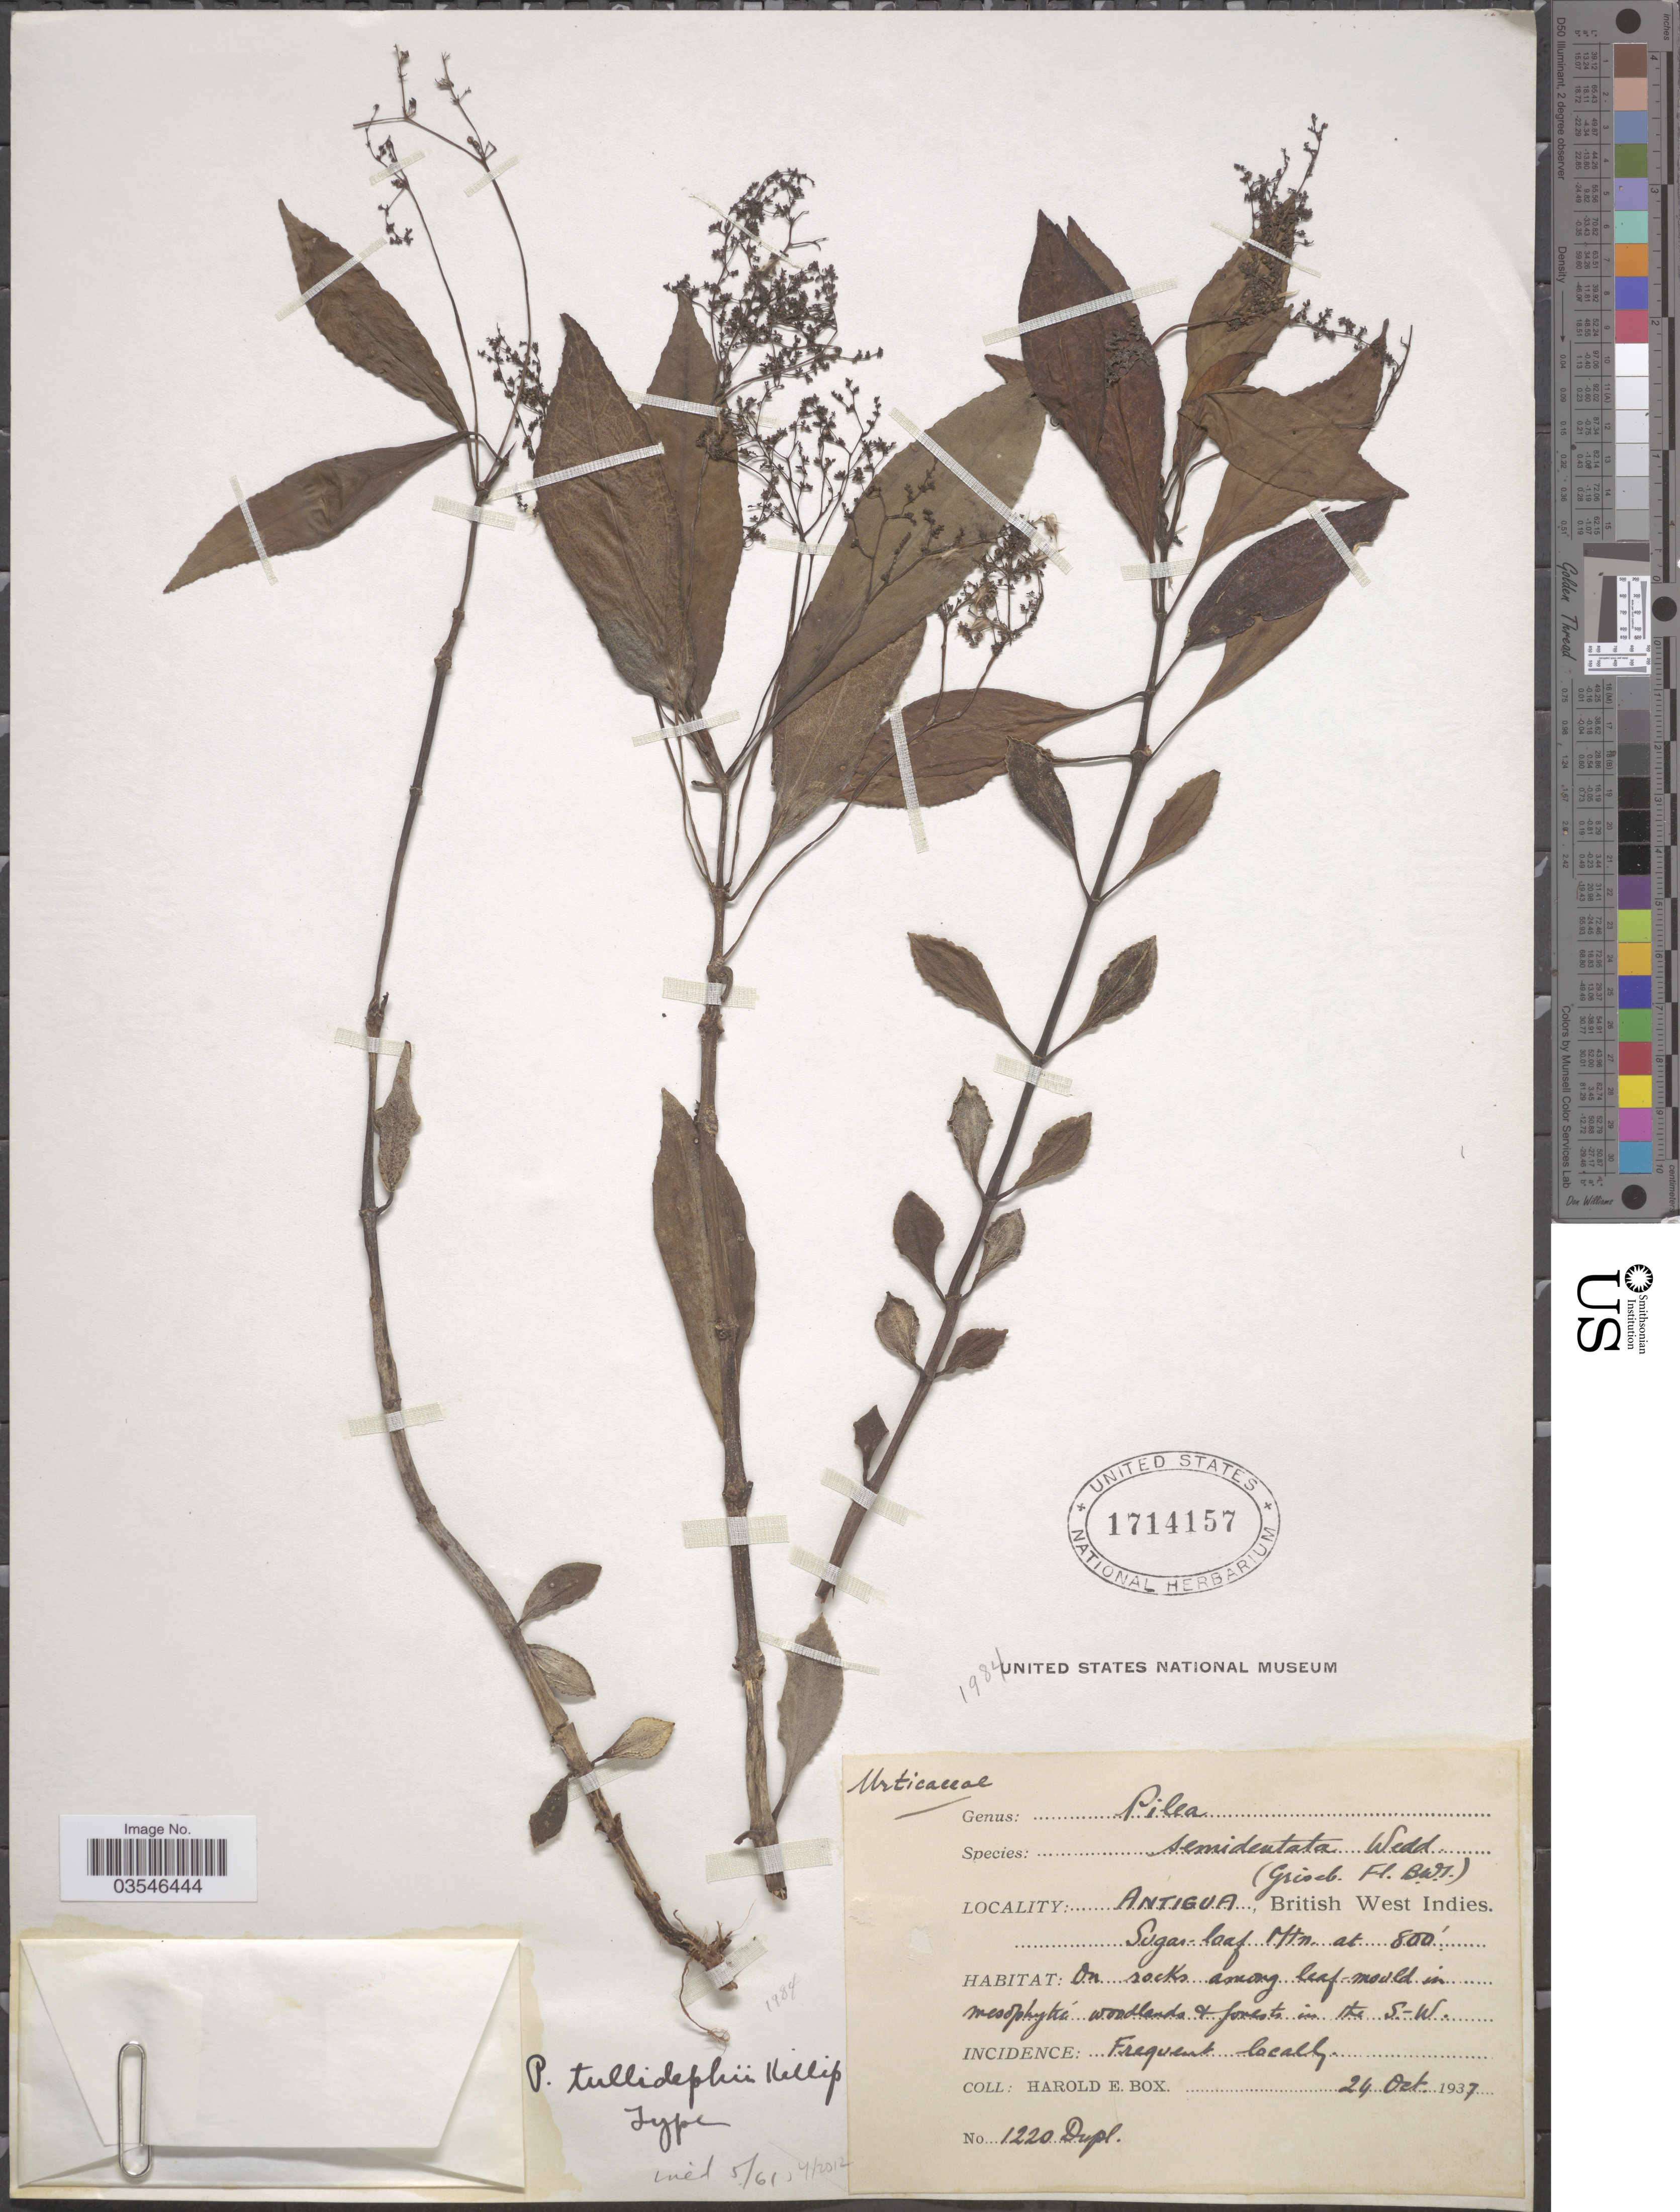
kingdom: Plantae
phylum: Tracheophyta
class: Magnoliopsida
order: Rosales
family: Urticaceae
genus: Pilea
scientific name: Pilea semidentata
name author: (Juss. ex Poir.) Wedd.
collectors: H. E. Box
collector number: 1220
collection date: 1937-10-24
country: Antigua and Barbuda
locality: Antigua, British West Indies. Sugar-loaf Mtn.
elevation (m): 244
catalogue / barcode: US 1714157